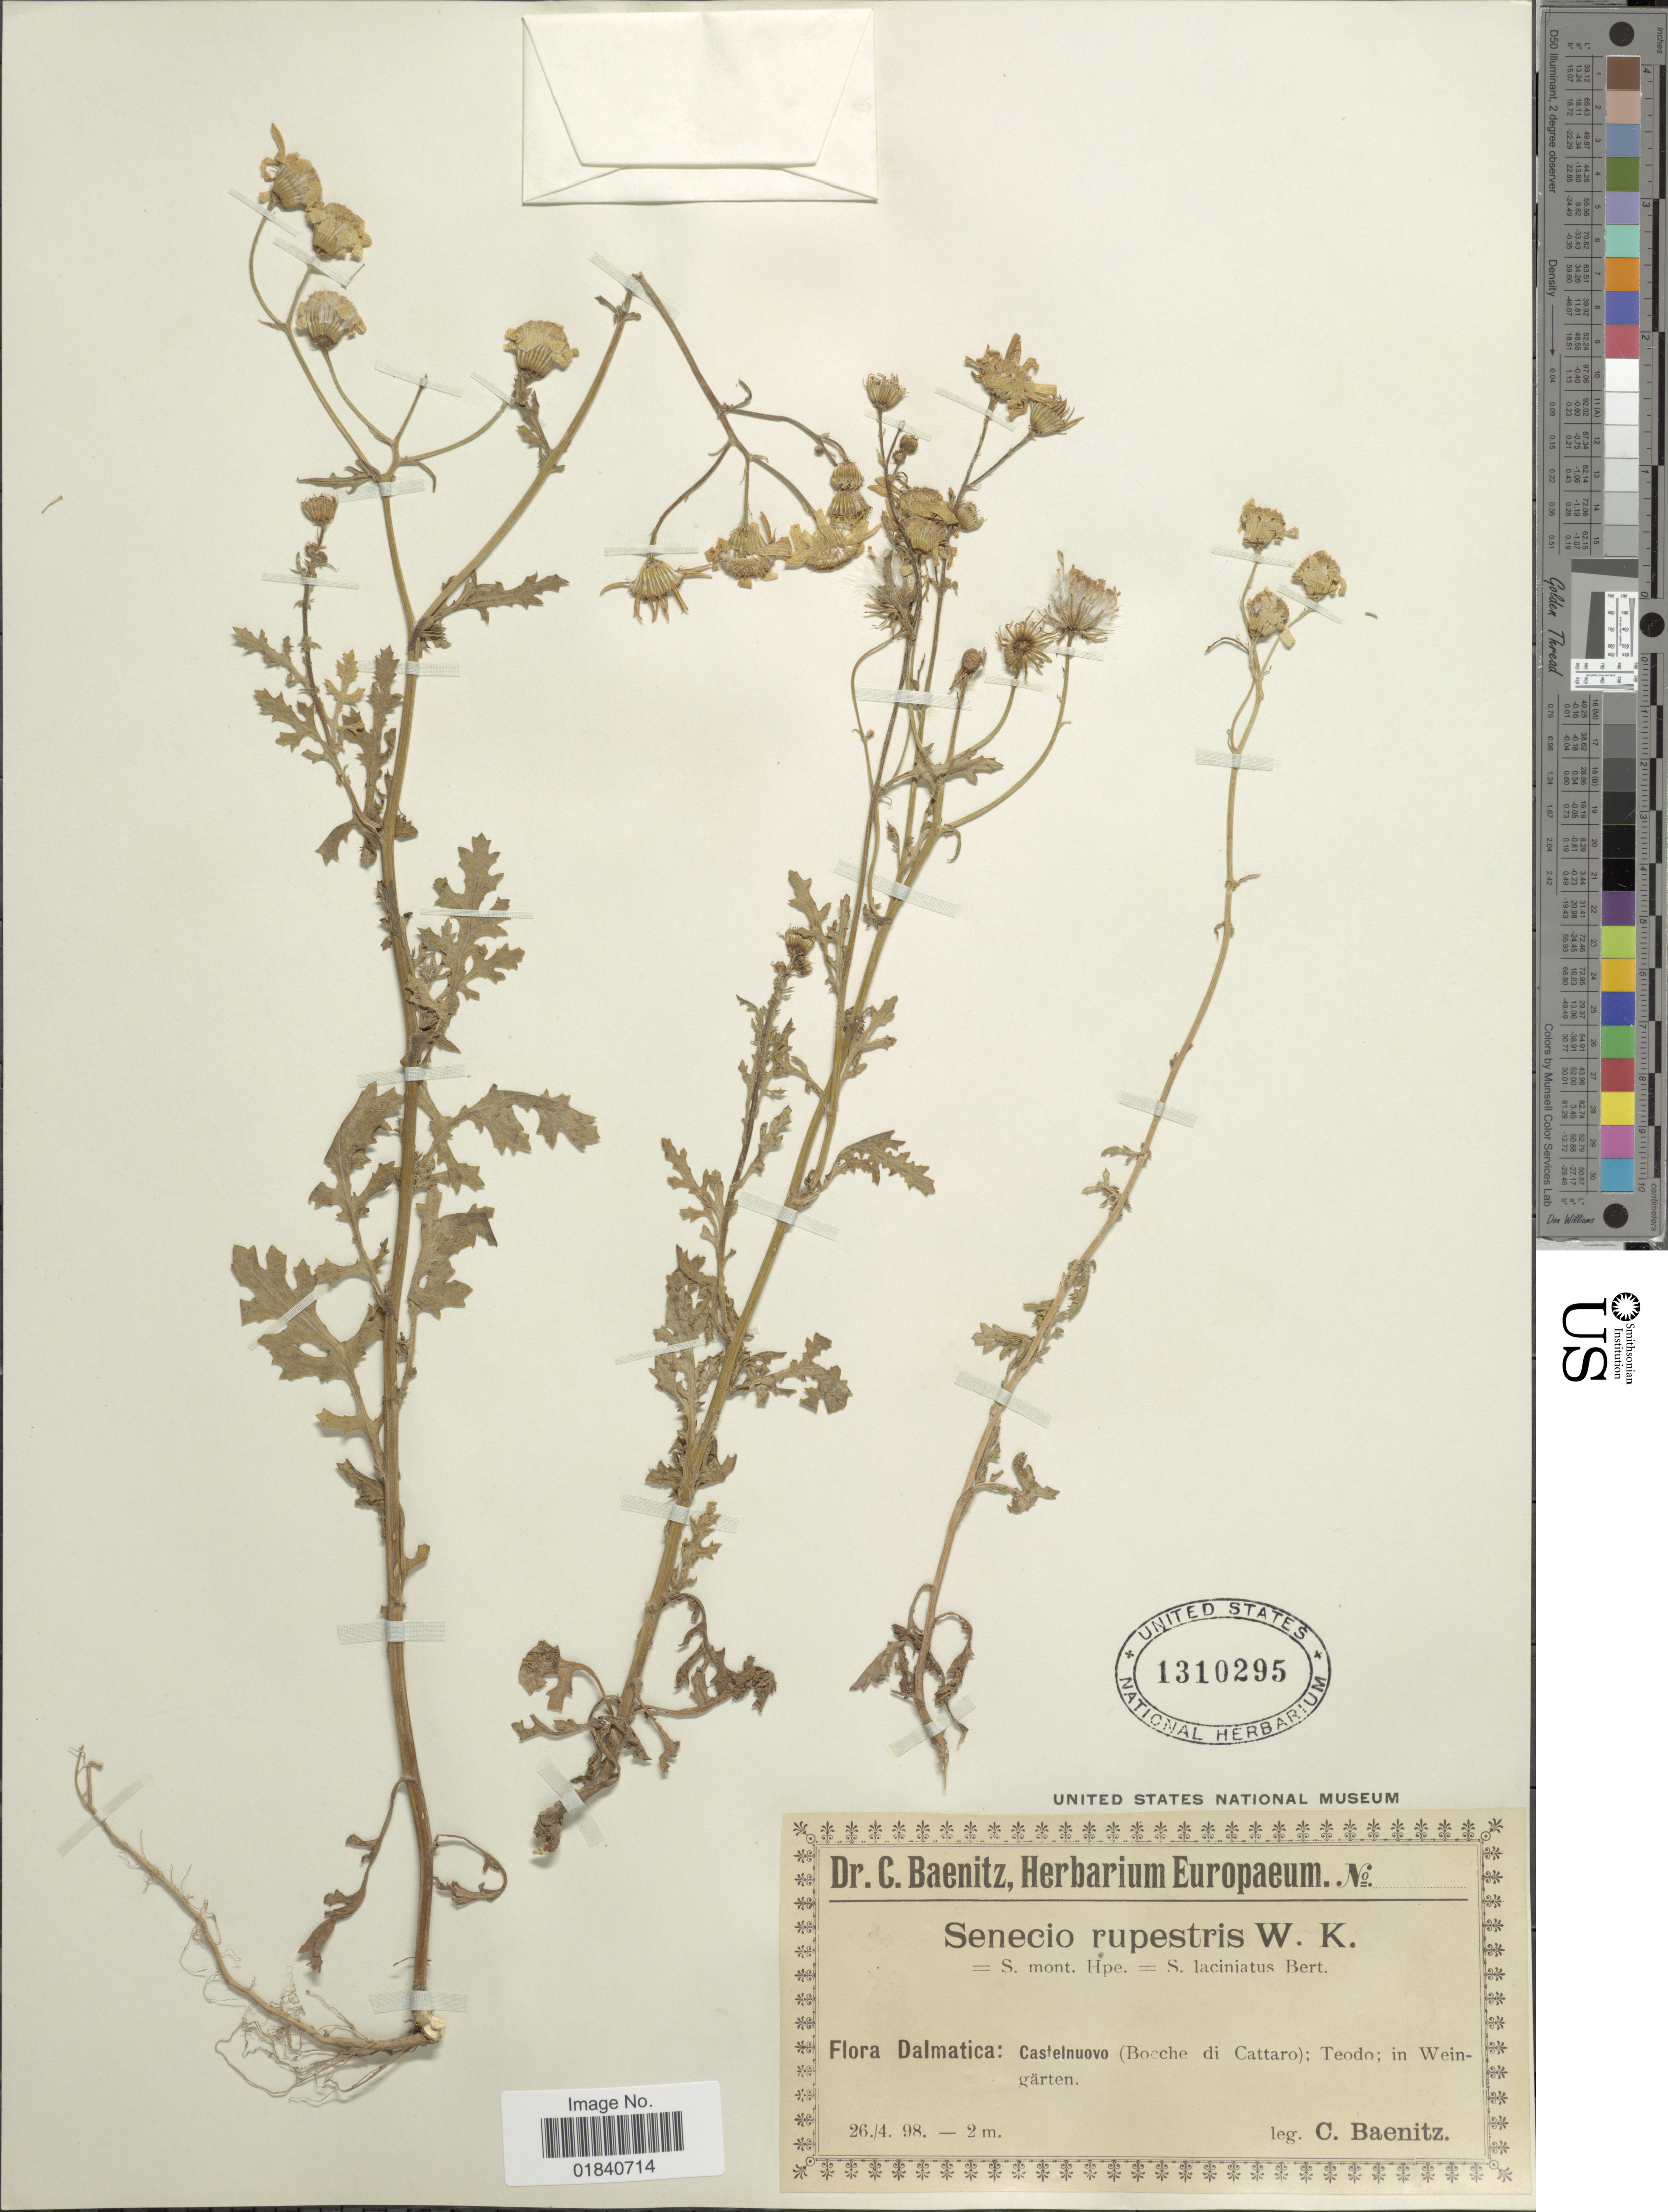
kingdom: Plantae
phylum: Tracheophyta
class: Magnoliopsida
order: Asterales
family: Asteraceae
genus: Senecio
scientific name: Senecio squalidus subsp. rupestris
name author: (Waldst. & Kit.) Greuter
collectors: C. G. Baenitz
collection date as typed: Transcribed d/m/y: 26/4/98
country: Croatia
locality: Dalmatica: Castelnuevo (Bocche di Cattaro); Teodo; in Weingärten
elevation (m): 2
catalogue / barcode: US 1310295